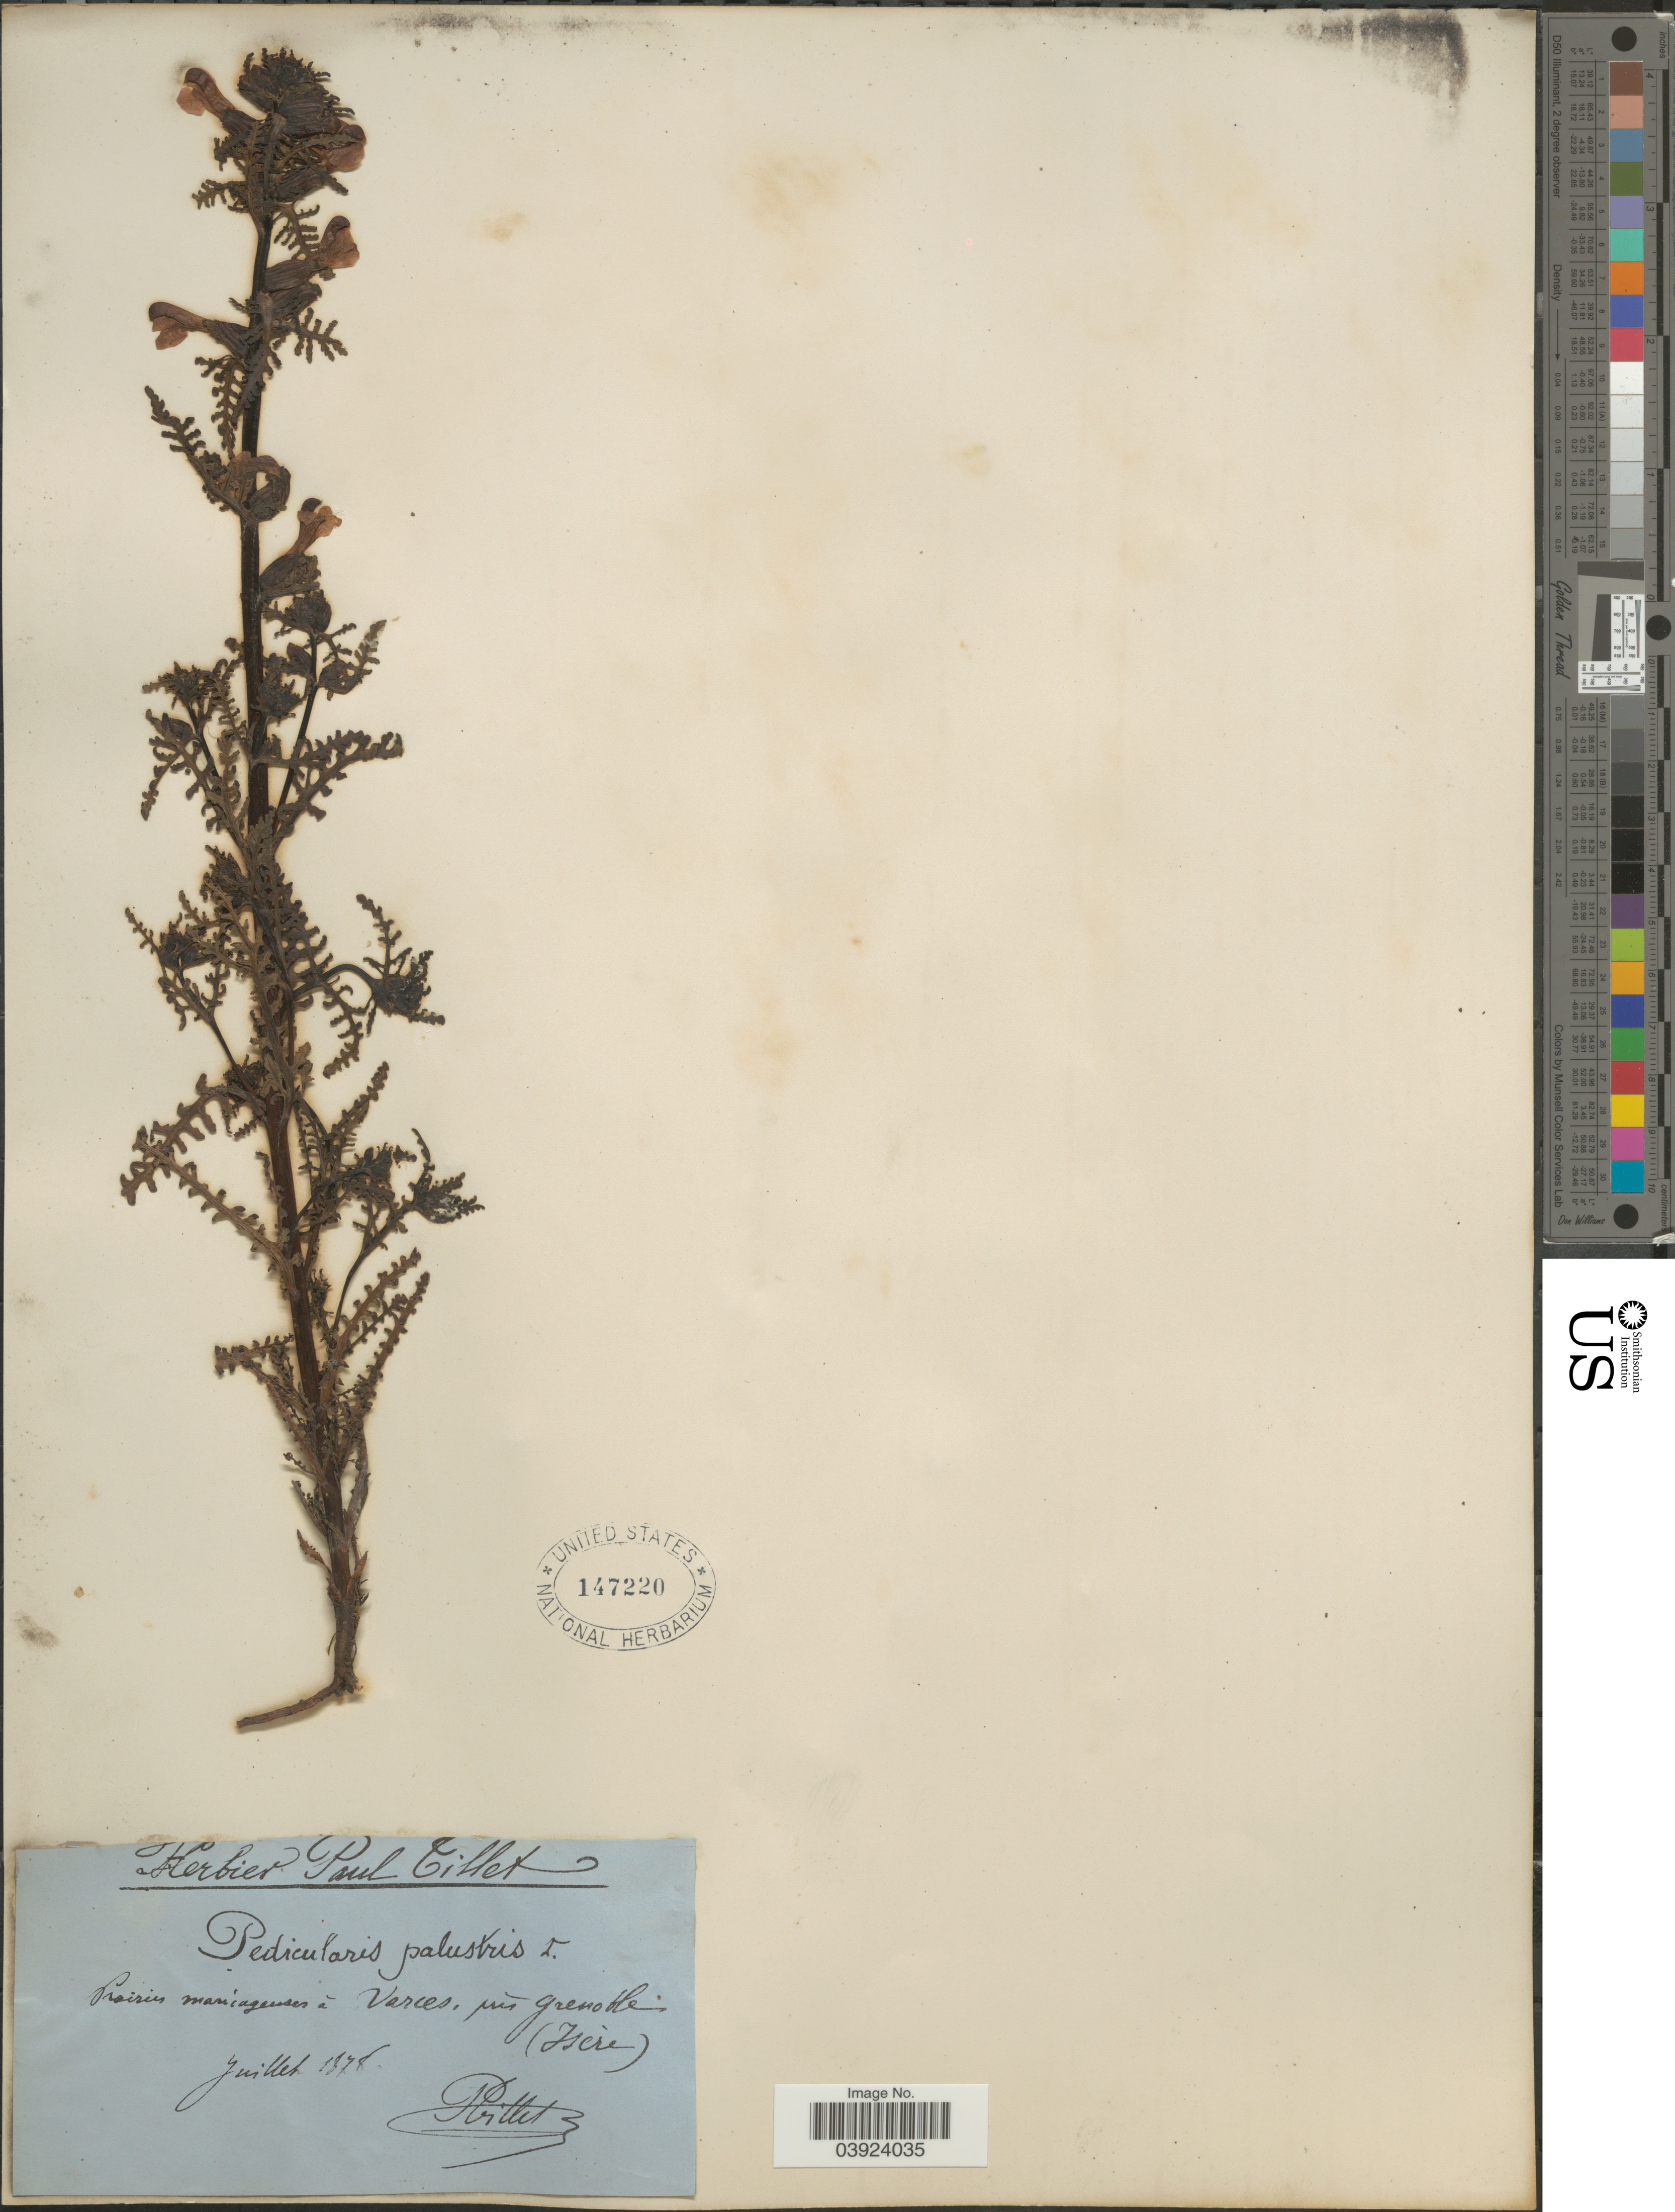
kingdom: Plantae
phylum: Tracheophyta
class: Magnoliopsida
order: Lamiales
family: Orobanchaceae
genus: Pedicularis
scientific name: Pedicularis palustris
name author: L.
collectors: P. Tillet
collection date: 1878-07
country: France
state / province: Auvergne-Rhône-Alpes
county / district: Isère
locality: Prairies mariageuses à Varces, près Grenoble. (Iserè).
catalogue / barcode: US 147220